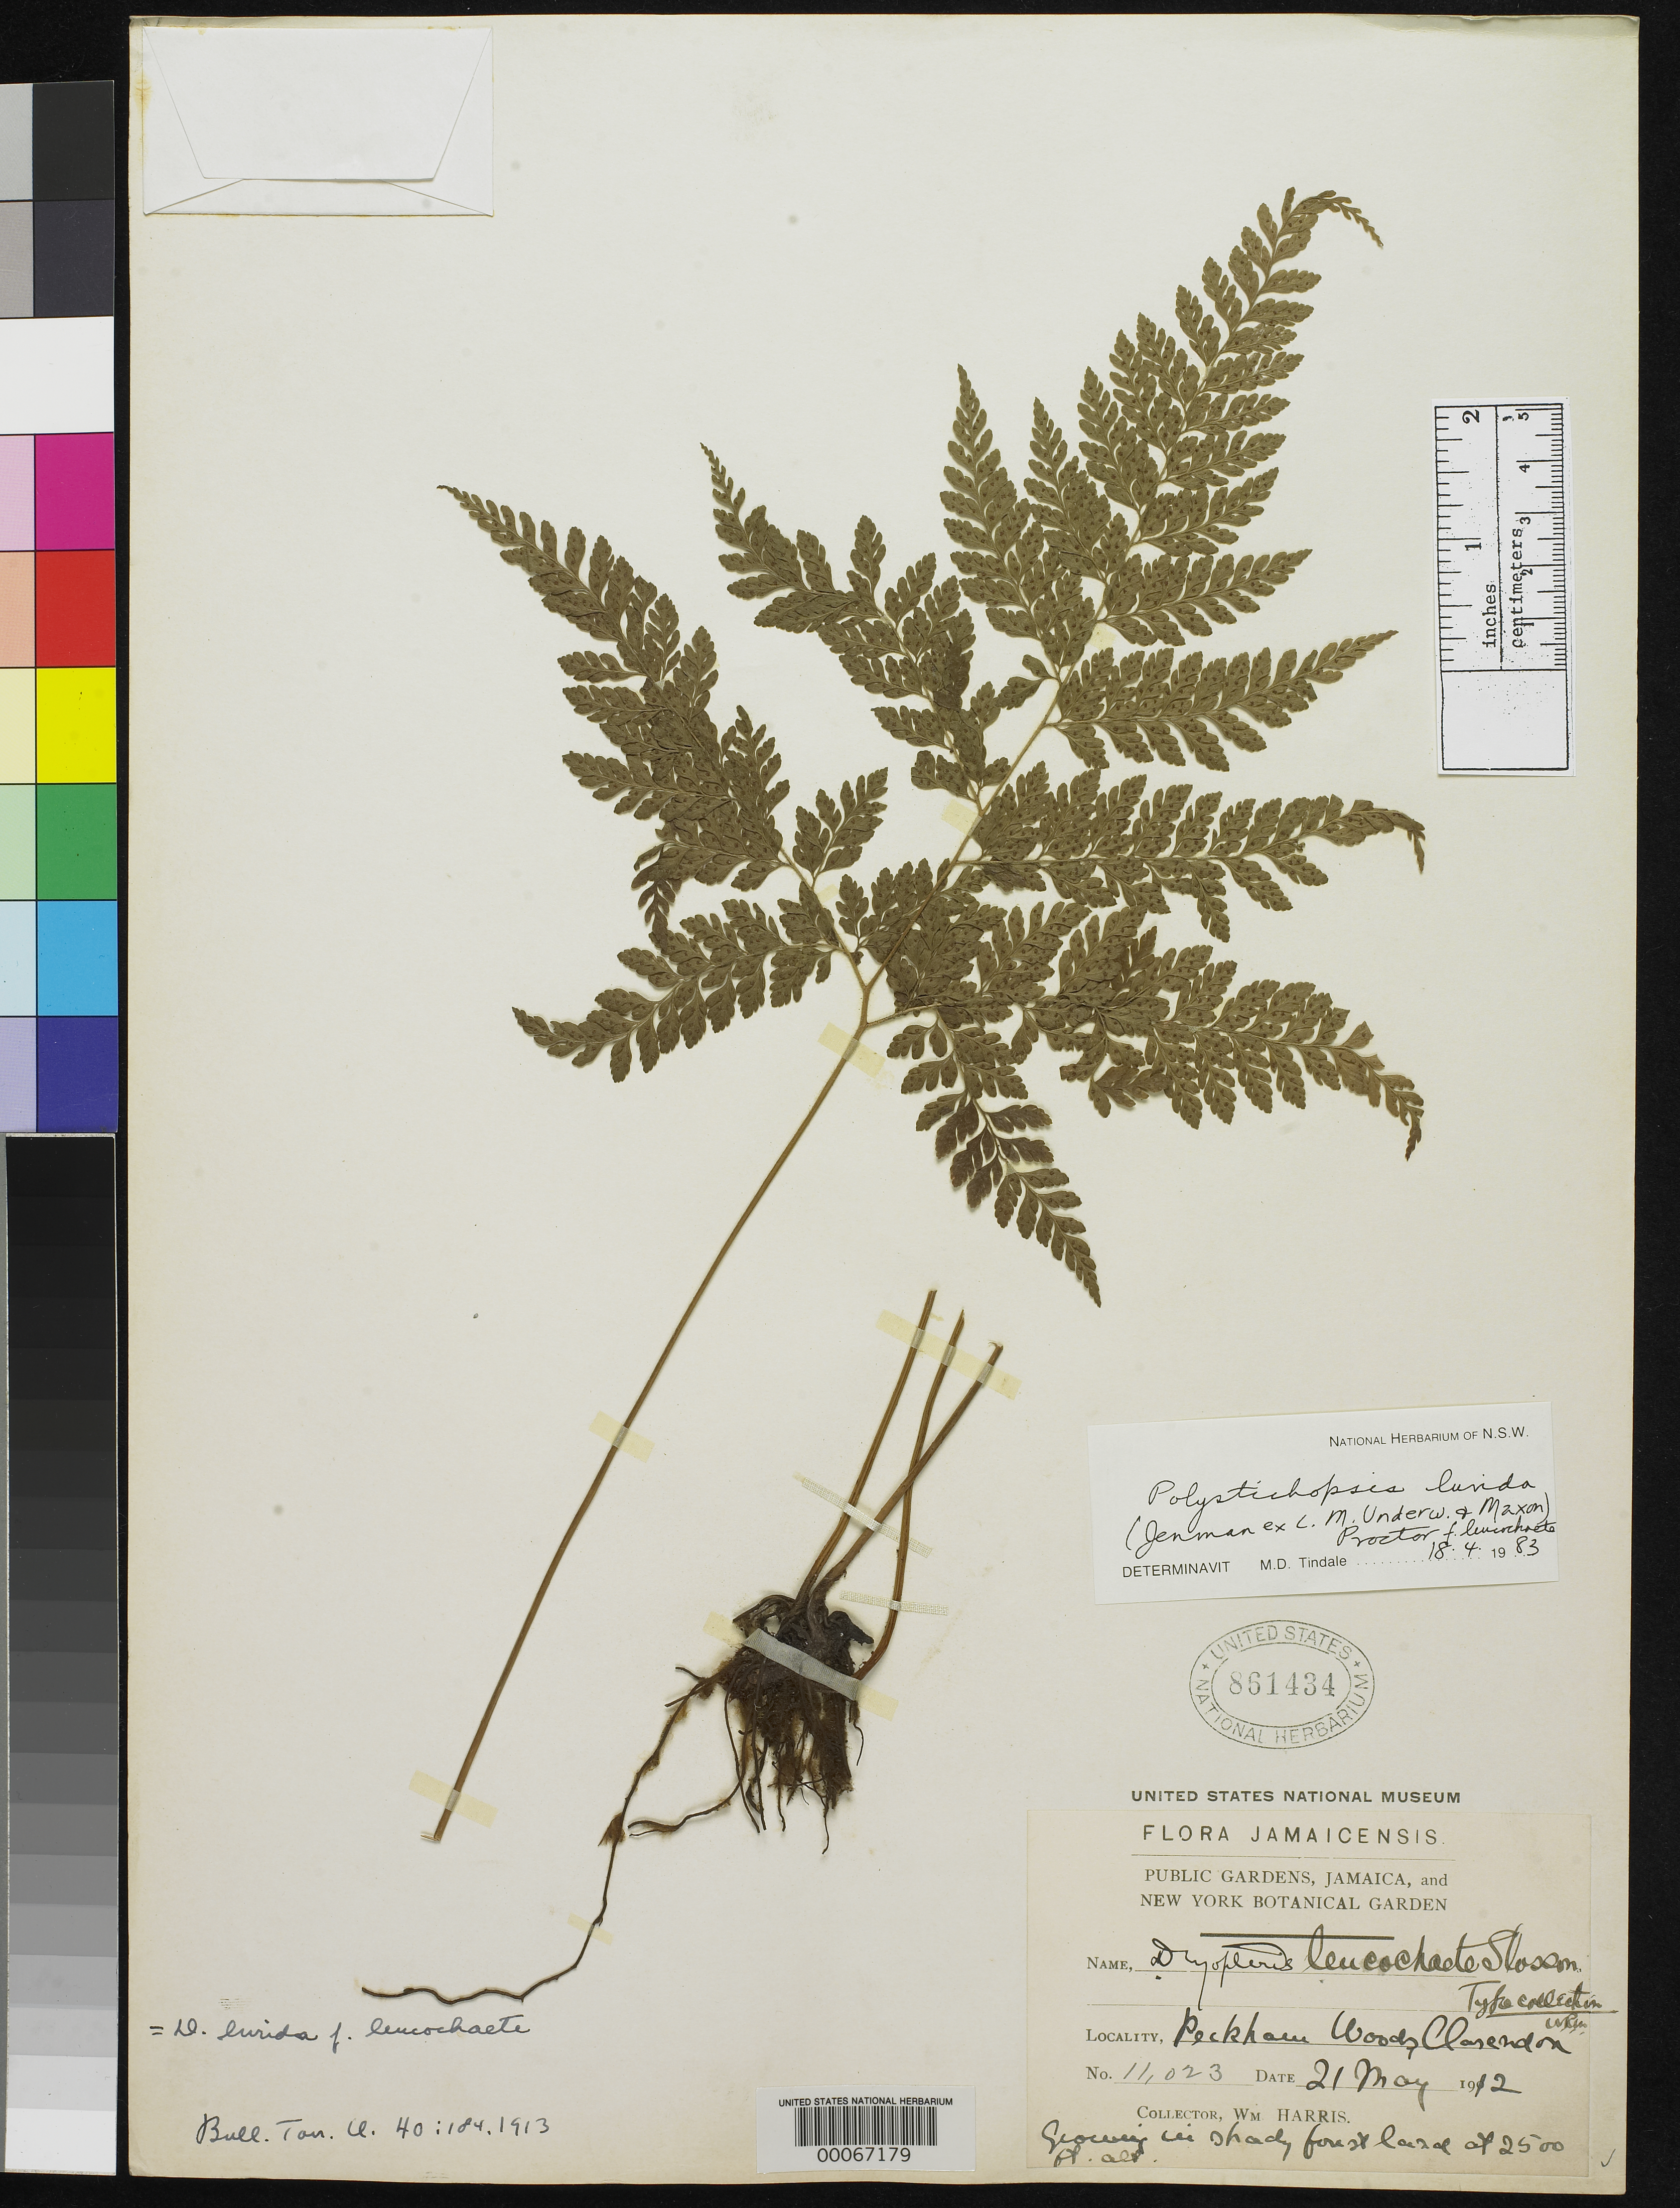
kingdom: Plantae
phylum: Tracheophyta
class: Polypodiopsida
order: Polypodiales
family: Dryopteridaceae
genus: Dryopteris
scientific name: Dryopteris leucochaetis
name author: Sloss.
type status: Type Collection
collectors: W. H. Harris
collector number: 11023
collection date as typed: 21 May 1912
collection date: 1912-05-21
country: Jamaica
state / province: Clarendon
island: Greater Antilles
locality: Peckham Woods.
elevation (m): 2500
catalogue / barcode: US 861434